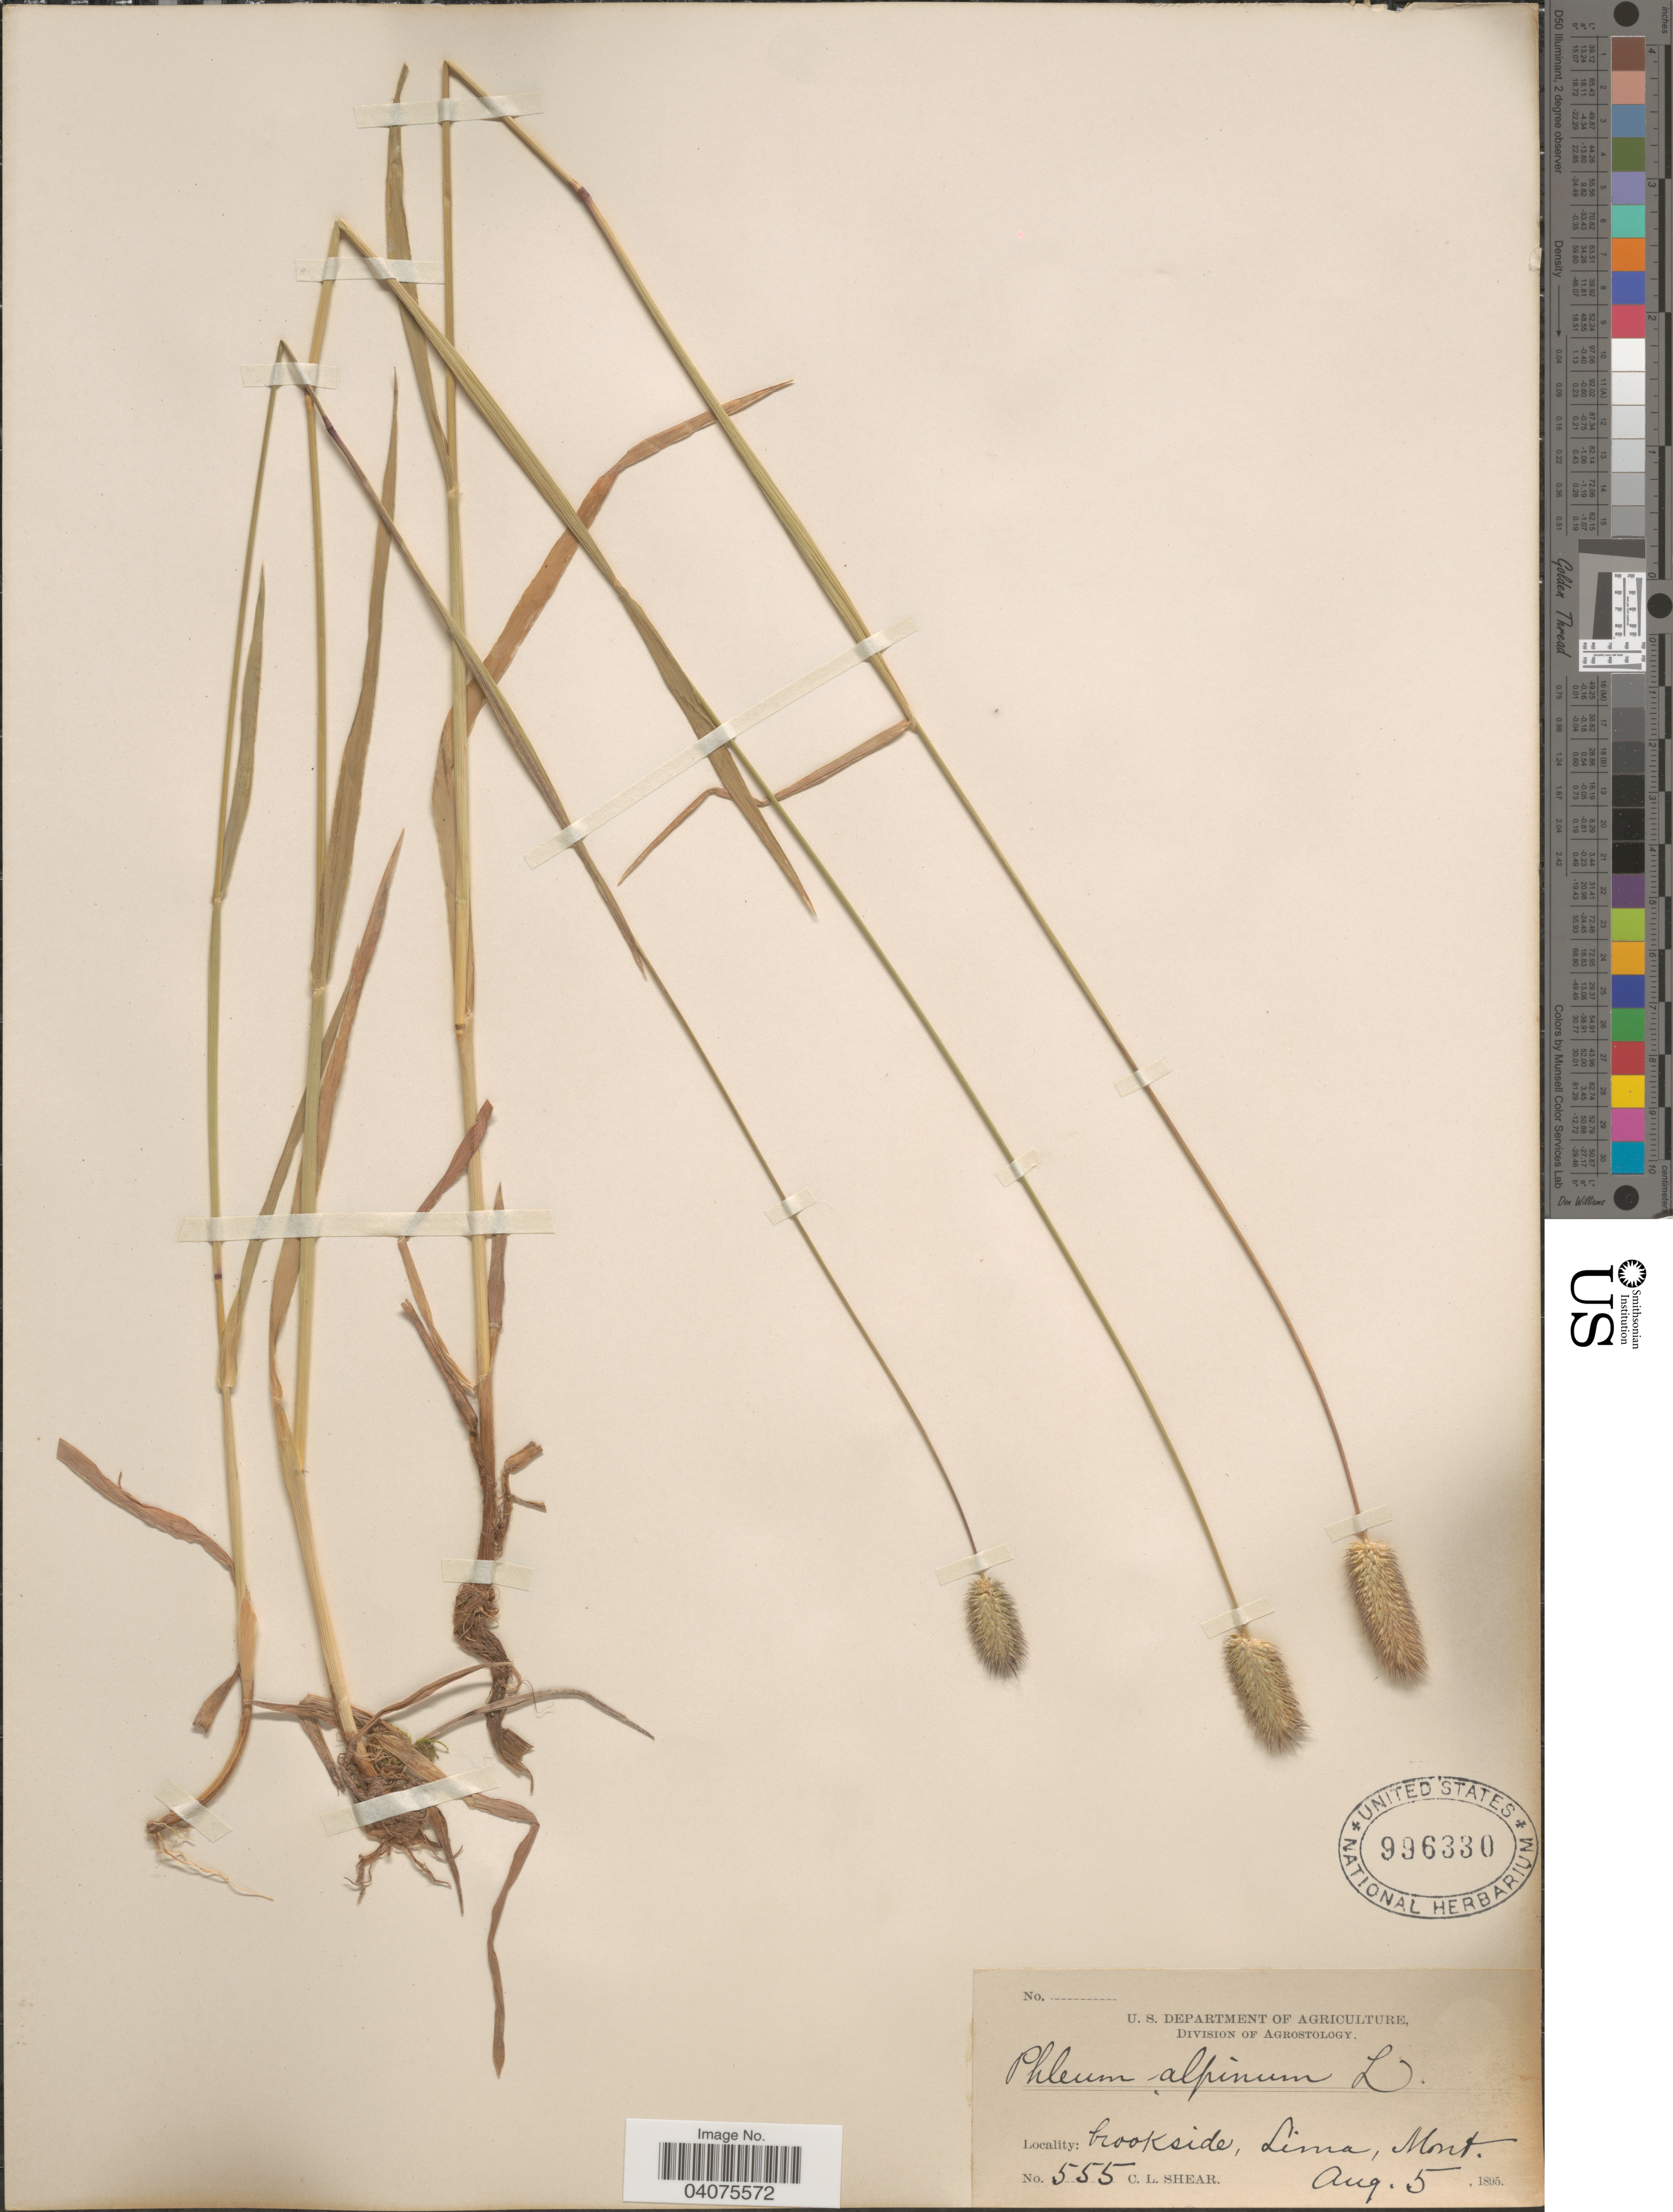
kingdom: Plantae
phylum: Tracheophyta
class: Liliopsida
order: Poales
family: Poaceae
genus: Phleum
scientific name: Phleum alpinum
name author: L.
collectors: C. L. Shear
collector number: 555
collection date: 1895-08-05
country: United States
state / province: Montana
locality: Crookside, Lima.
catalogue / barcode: US 996330